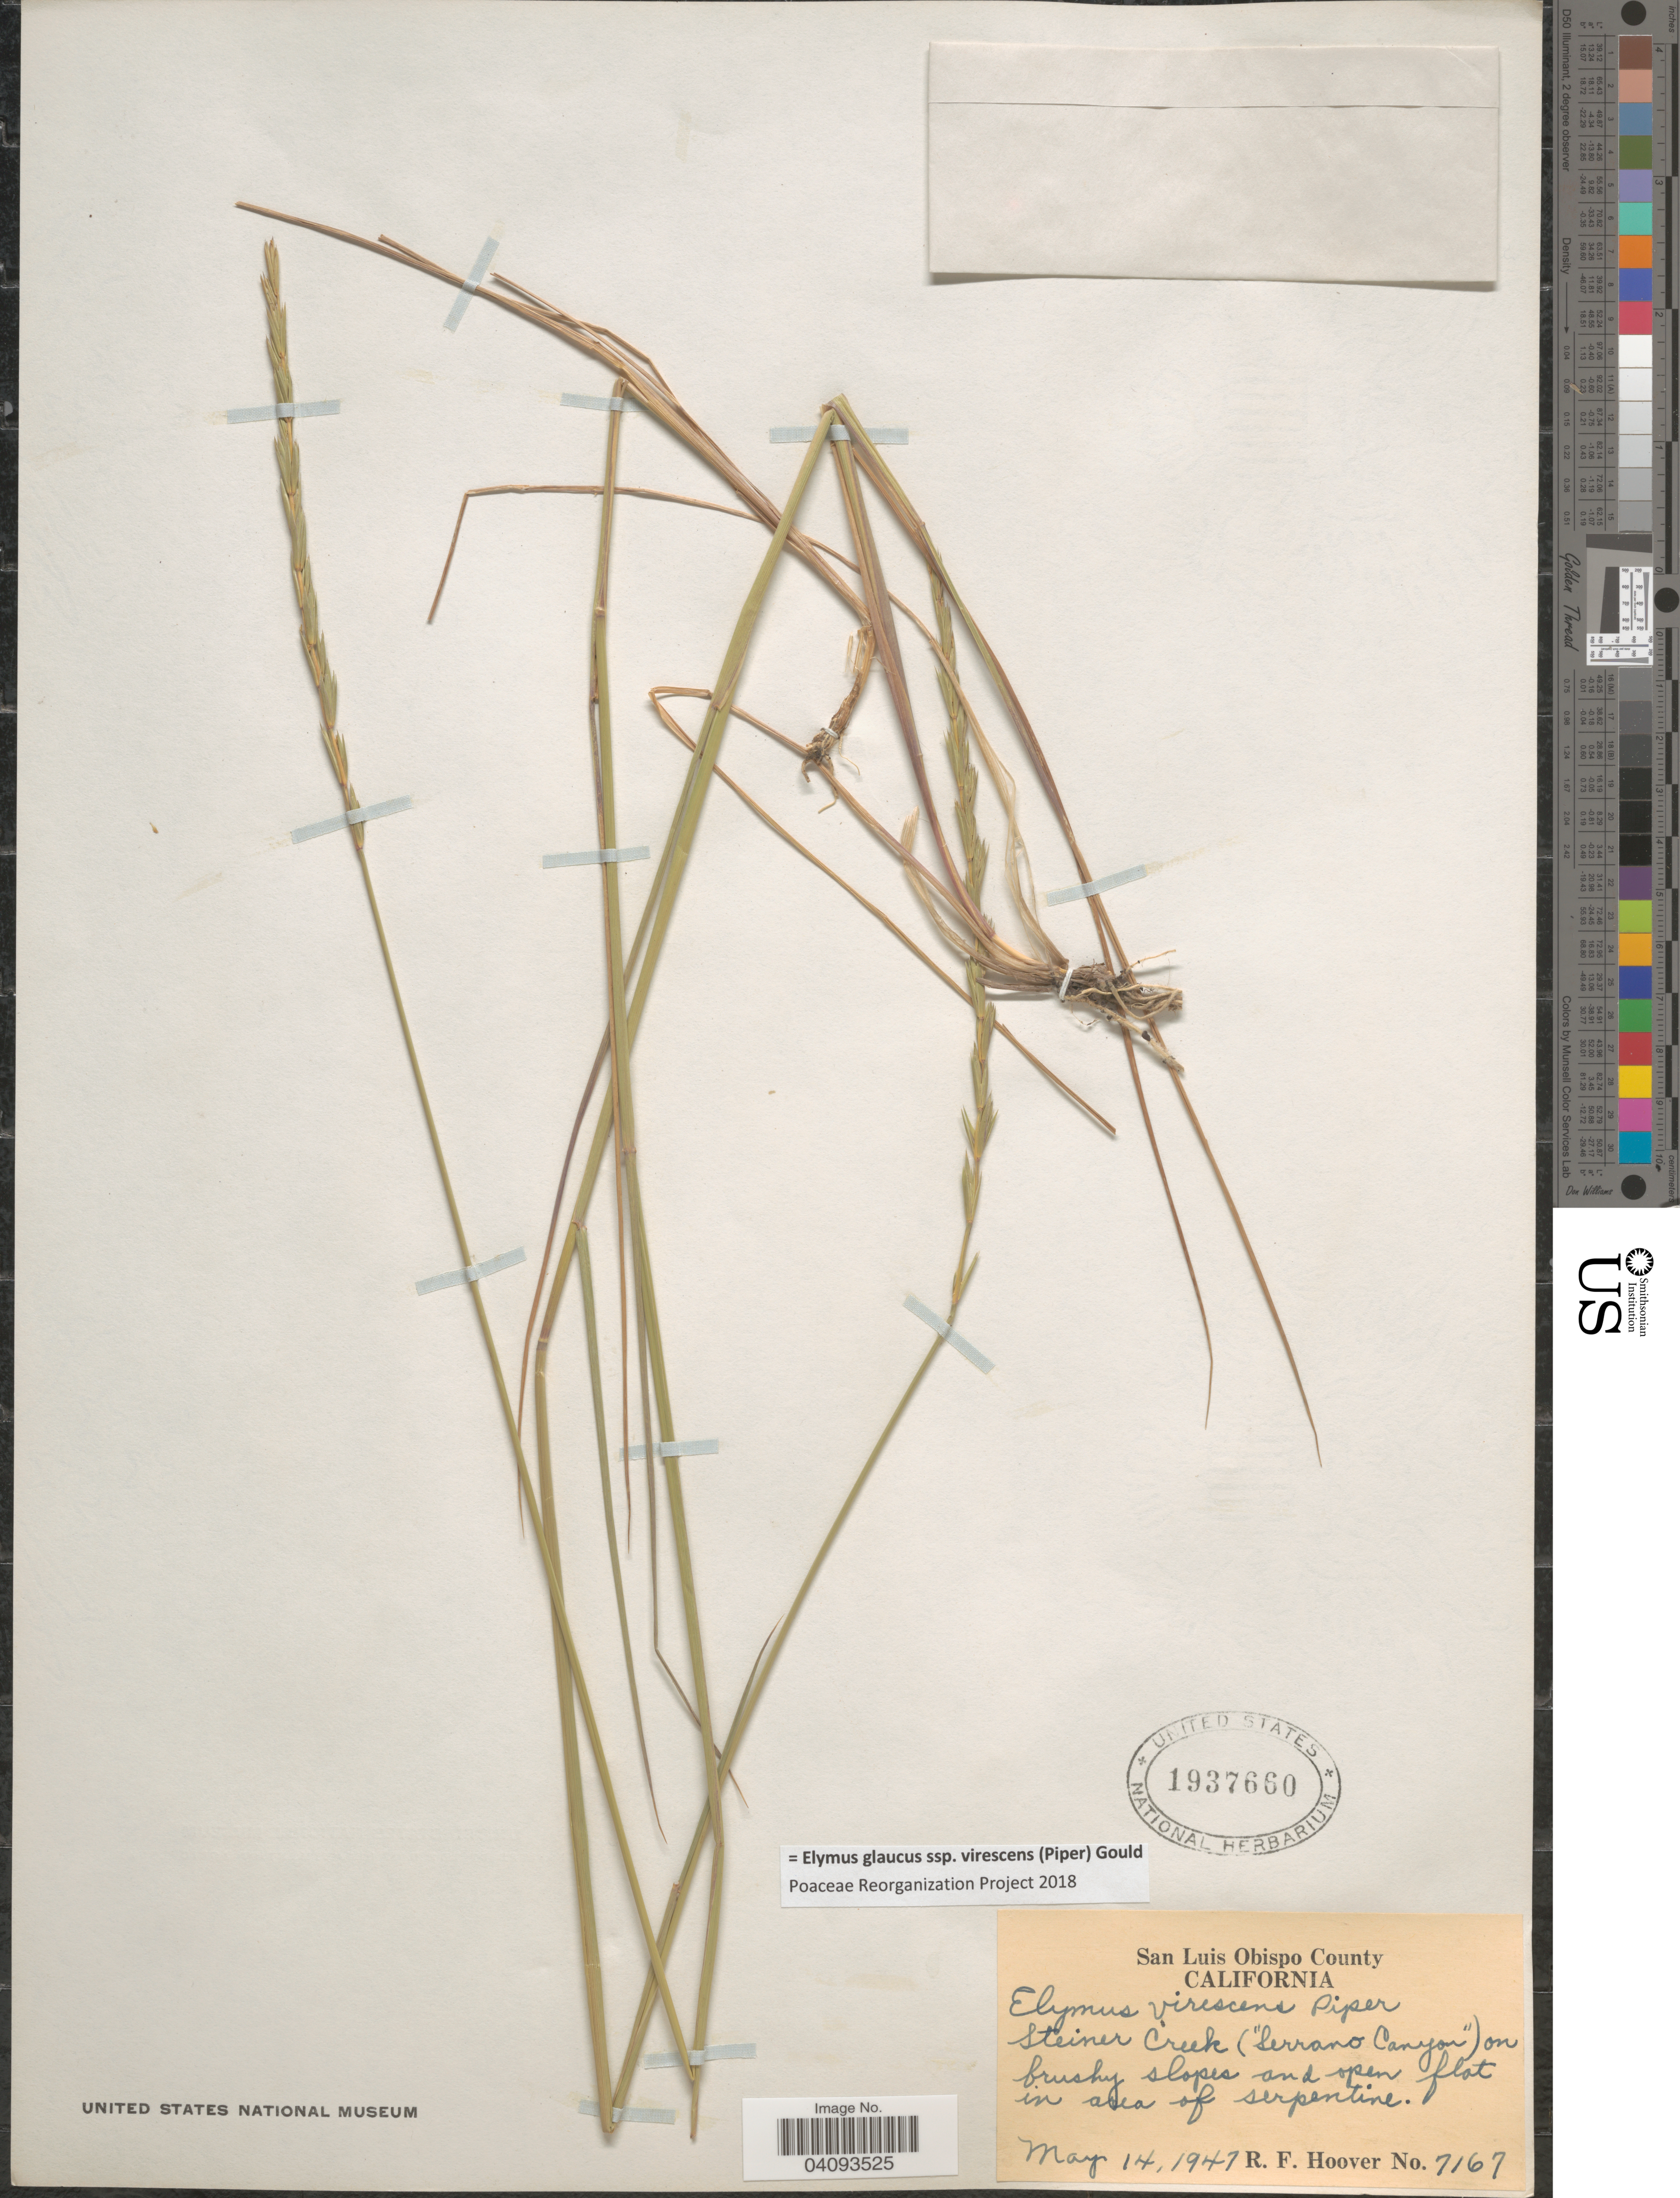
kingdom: Plantae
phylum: Tracheophyta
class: Liliopsida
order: Poales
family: Poaceae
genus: Elymus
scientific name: Elymus glaucus subsp. virescens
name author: (Piper) Gould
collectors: R. F. Hoover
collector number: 7167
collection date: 1947-05-14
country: United States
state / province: California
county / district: San Luis Obispo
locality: San Luis Obispo County. Steiner Creek ("Serrano Canyon") on brushy slopes and open flat area of serpentine.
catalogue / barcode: US 1937660